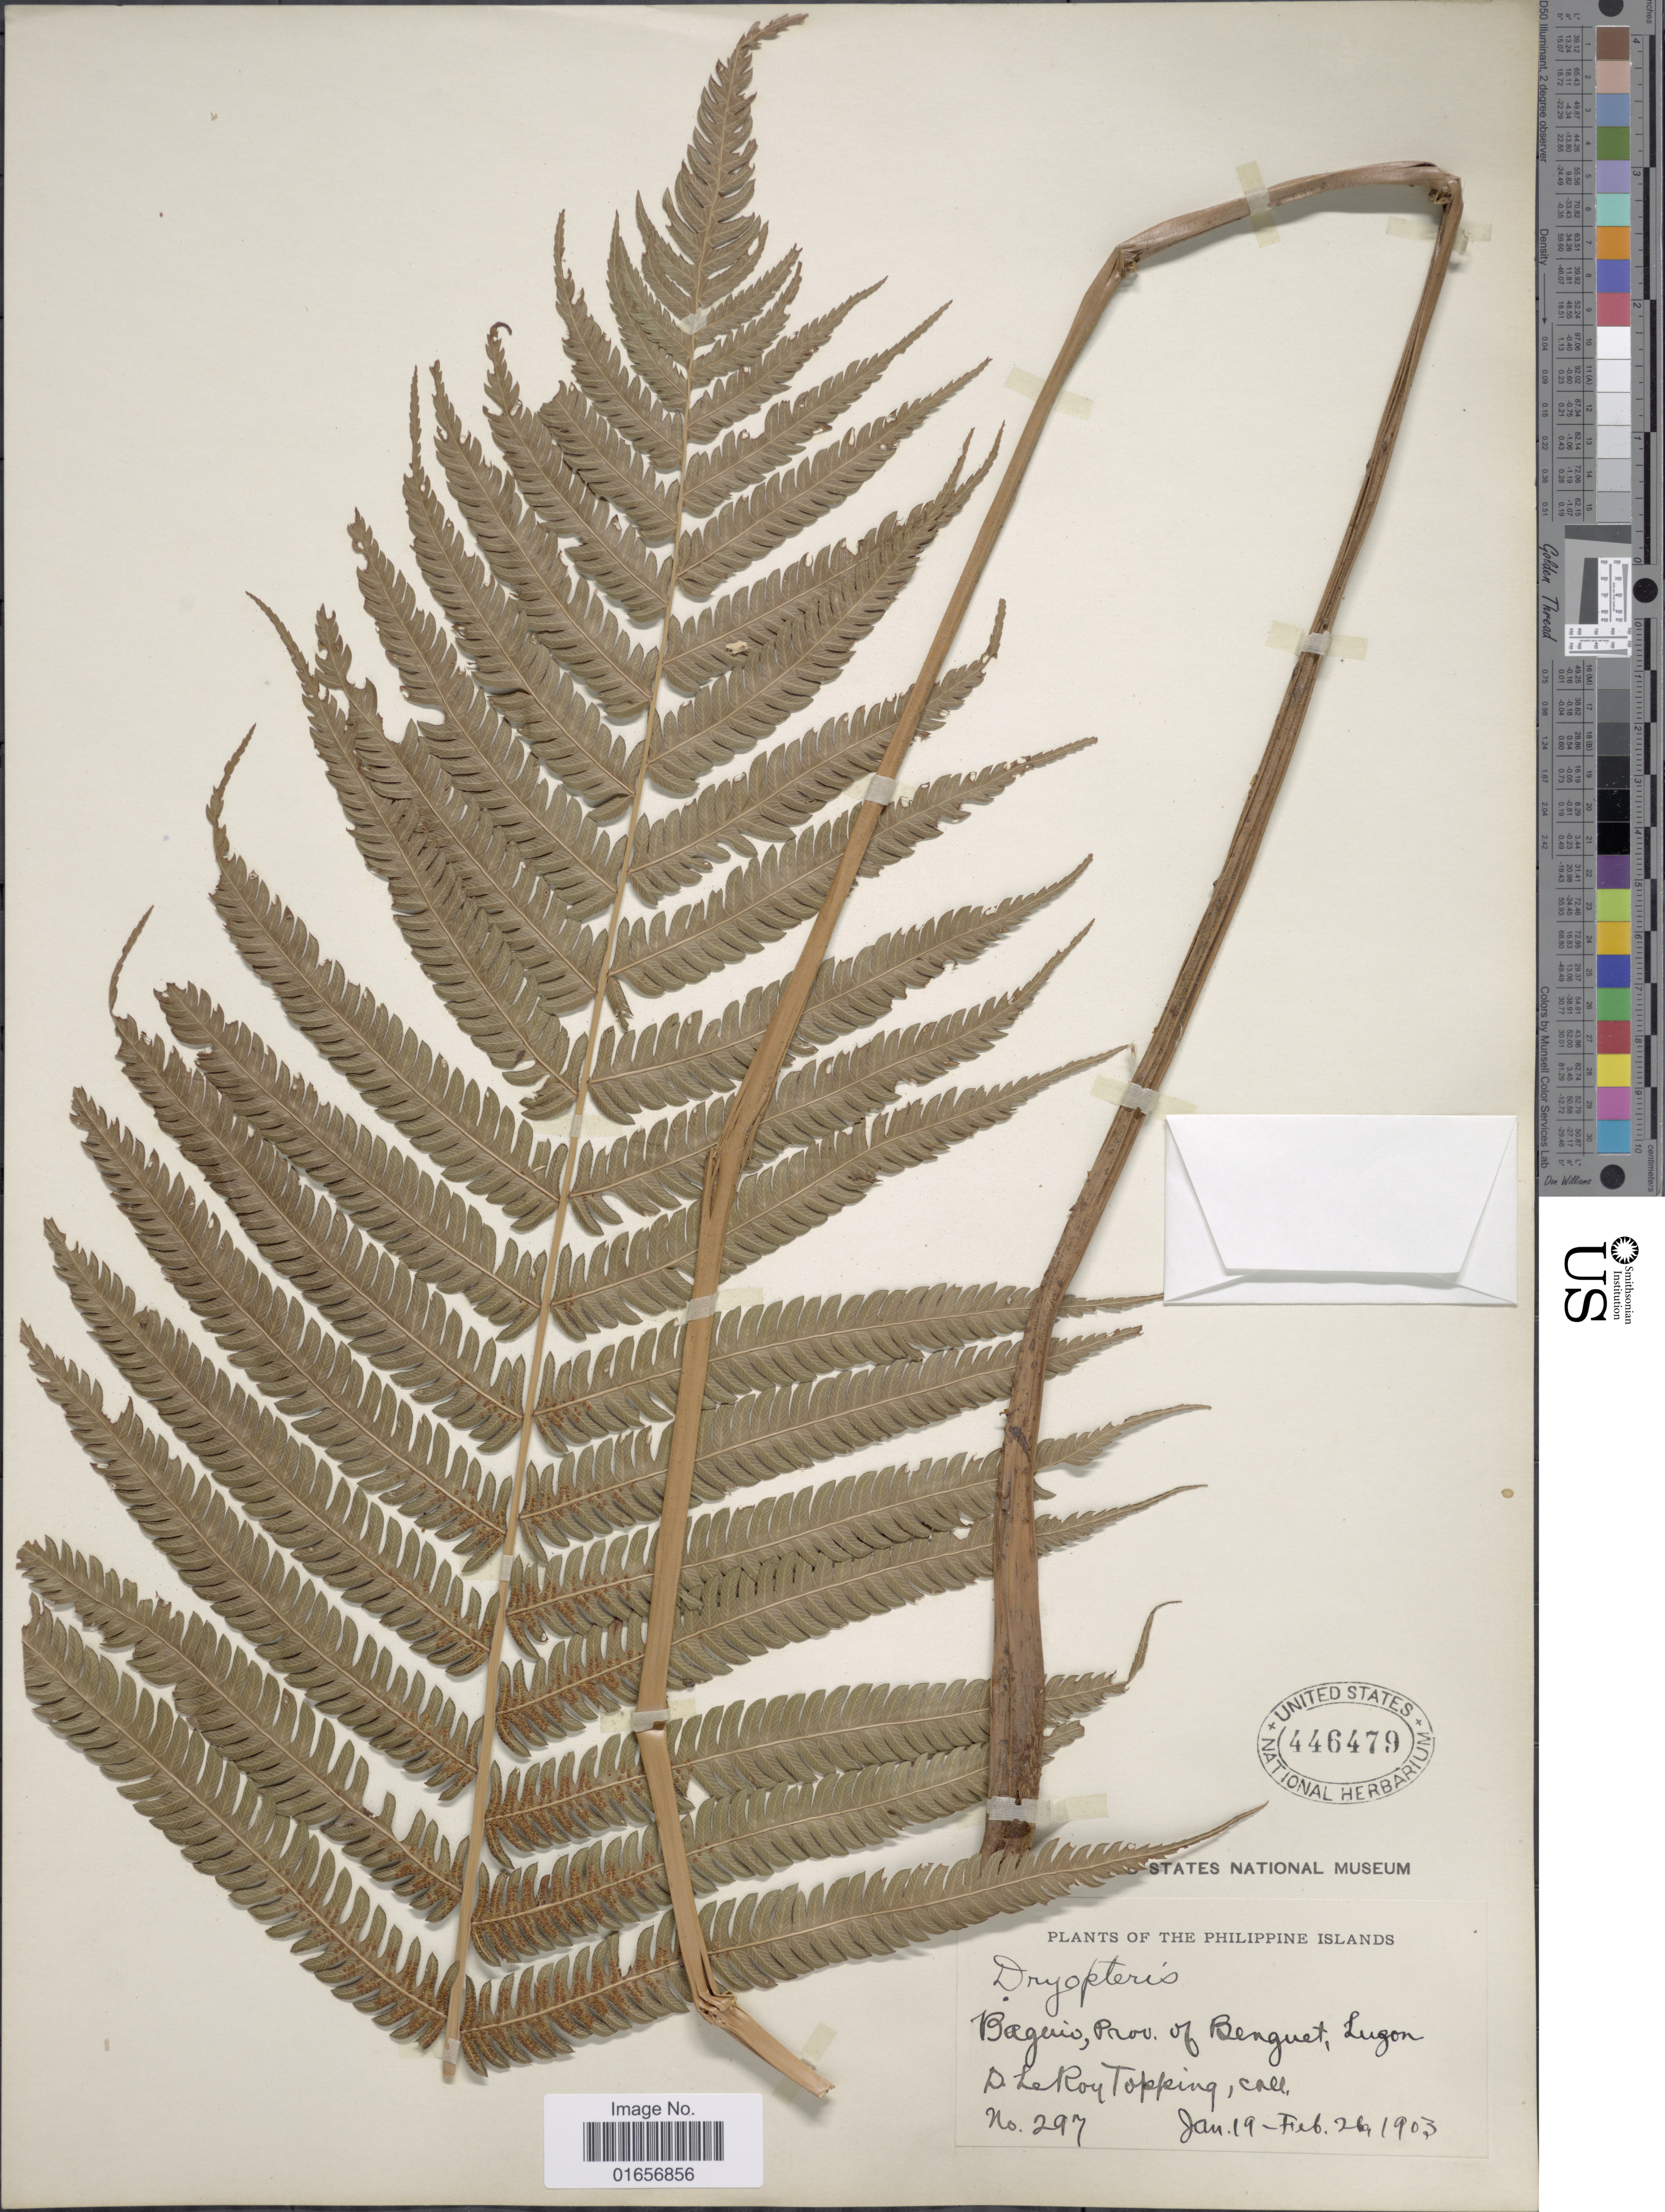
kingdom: Plantae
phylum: Tracheophyta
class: Polypodiopsida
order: Polypodiales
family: Thelypteridaceae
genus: Pseudocyclosorus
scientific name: Pseudocyclosorus tylodes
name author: (Kunze) Ching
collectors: D. L. Topping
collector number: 297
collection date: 1903-01-19/1903-02-26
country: Philippines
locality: Baguio, Prov. of Benguet, Luzon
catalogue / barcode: US 446479